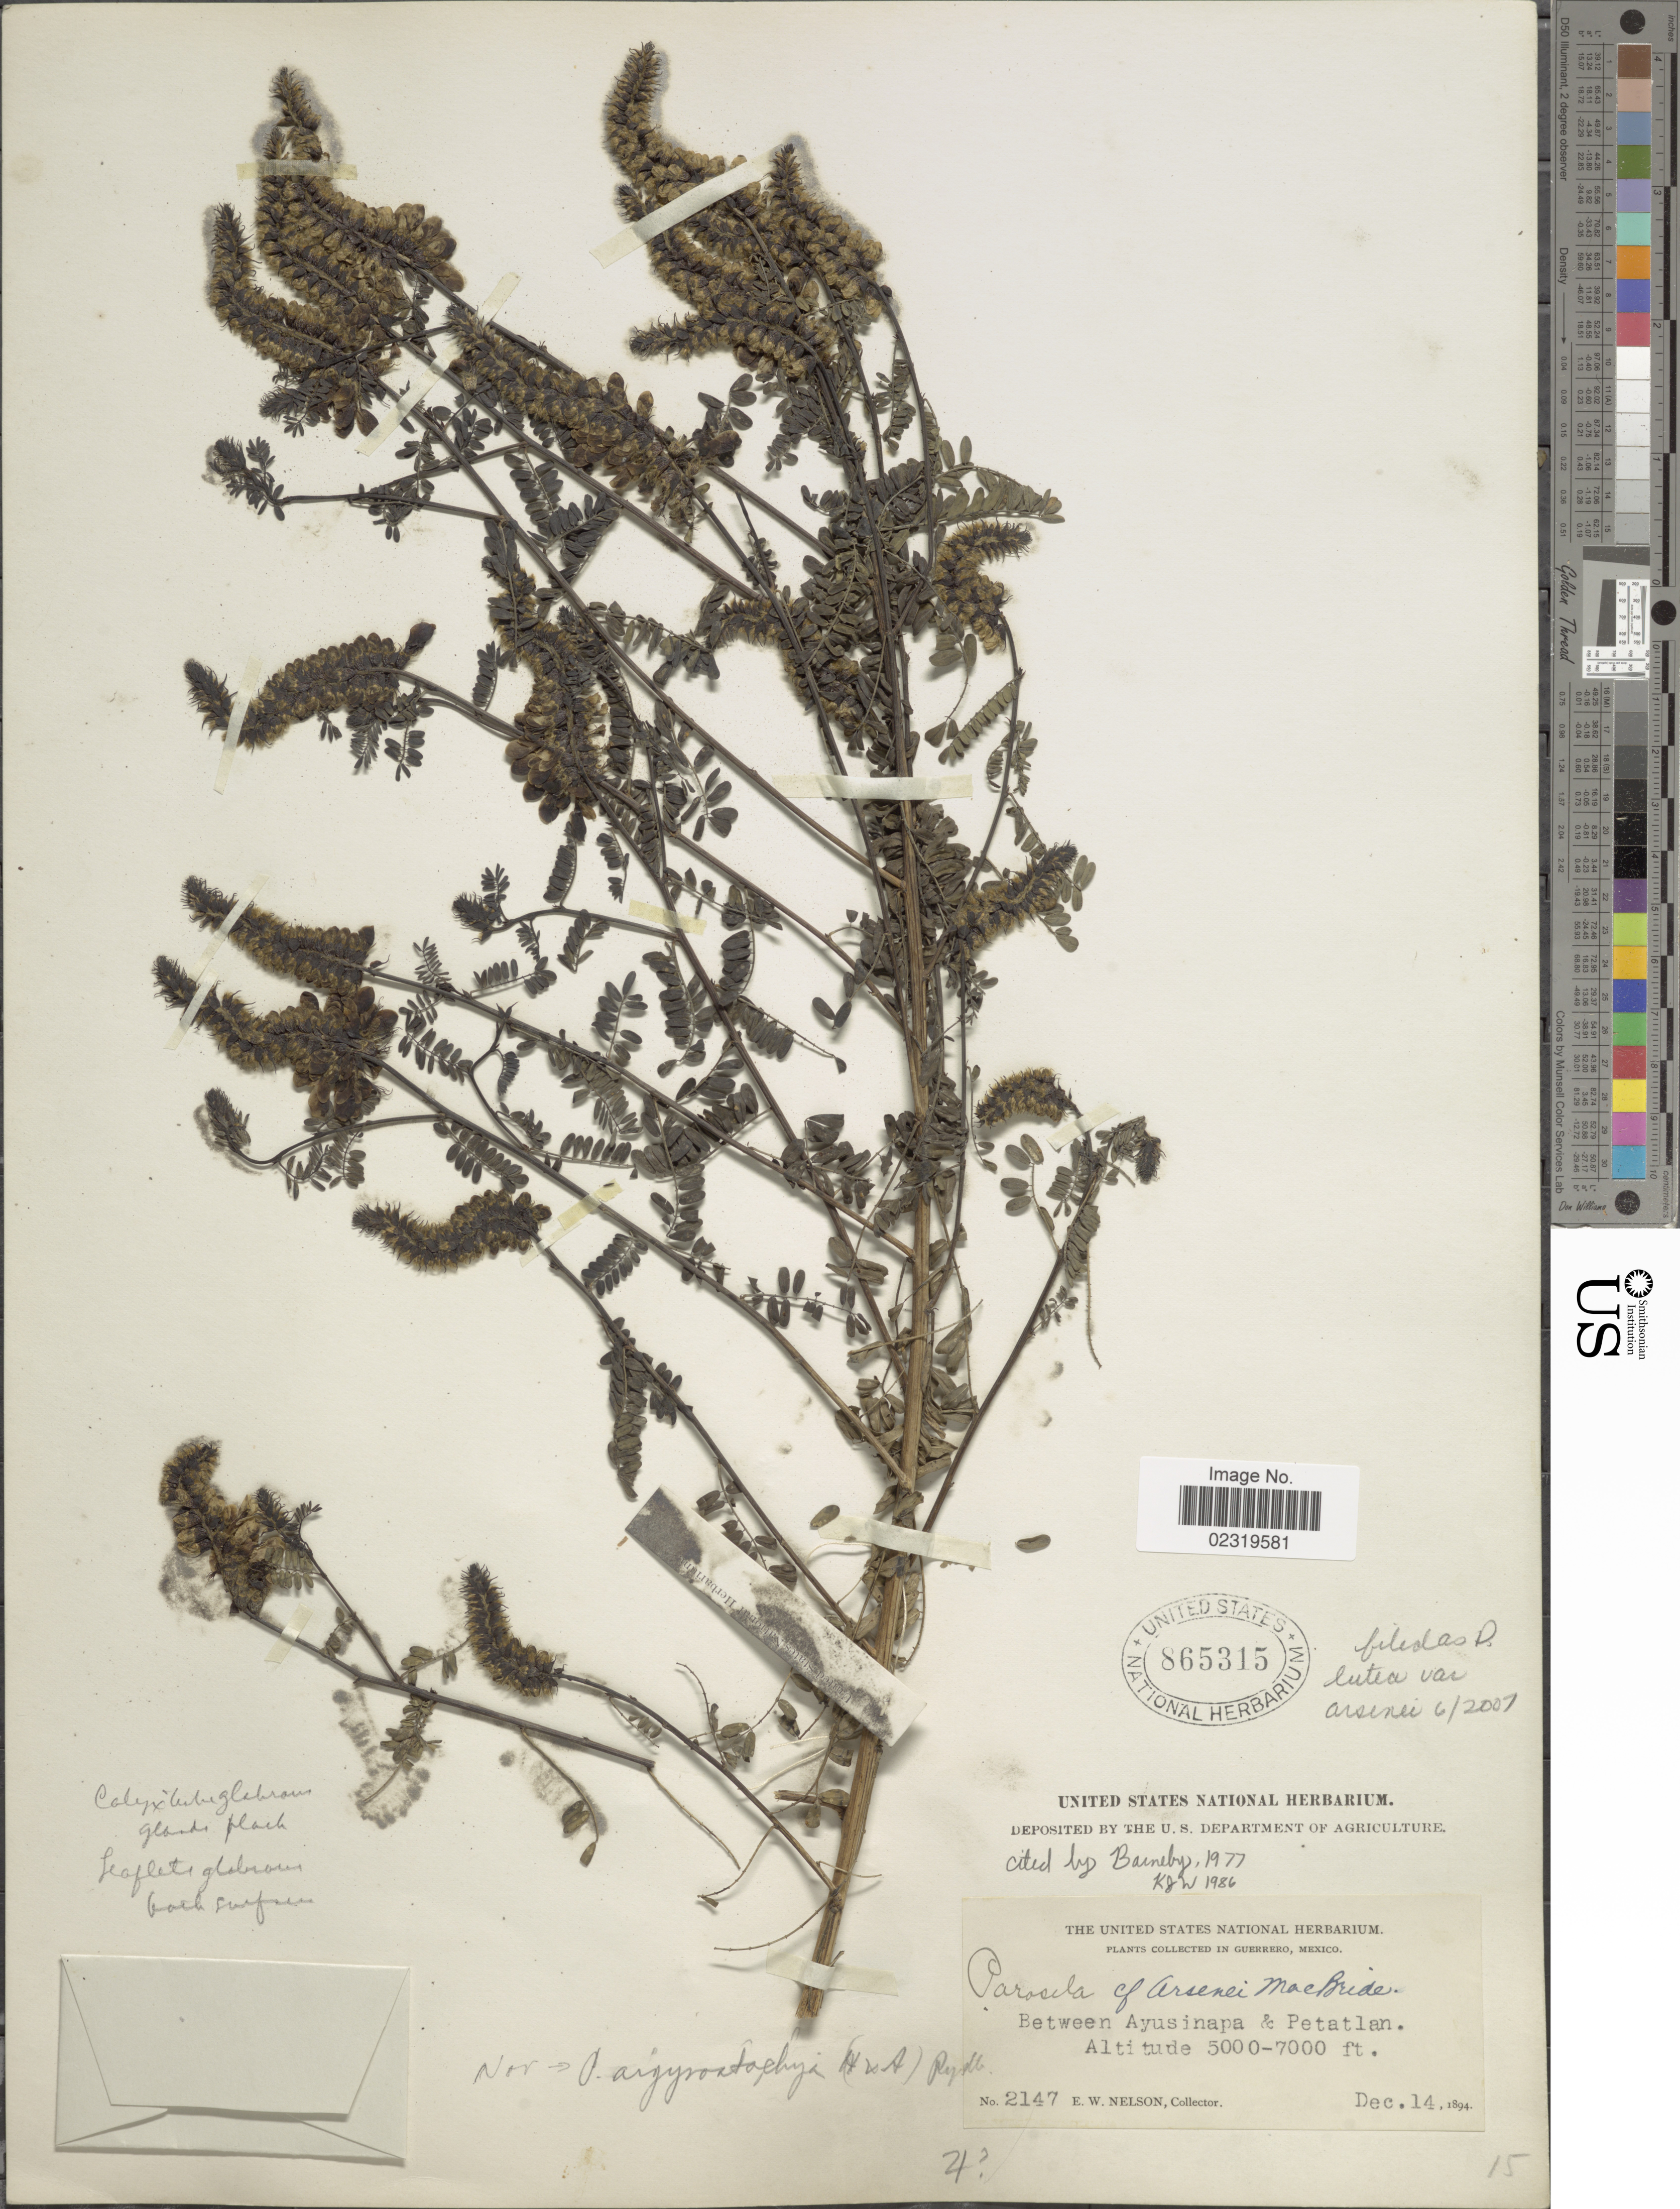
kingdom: Plantae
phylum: Tracheophyta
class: Magnoliopsida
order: Fabales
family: Fabaceae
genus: Dalea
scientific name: Dalea lutea var. arsenei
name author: (J.F. Macbr.) Barneby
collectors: E. W. Nelson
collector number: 2147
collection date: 1894-12-14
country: Mexico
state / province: Guerrero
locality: Between Ayusinapa & Petatlan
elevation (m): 1524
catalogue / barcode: US 865315